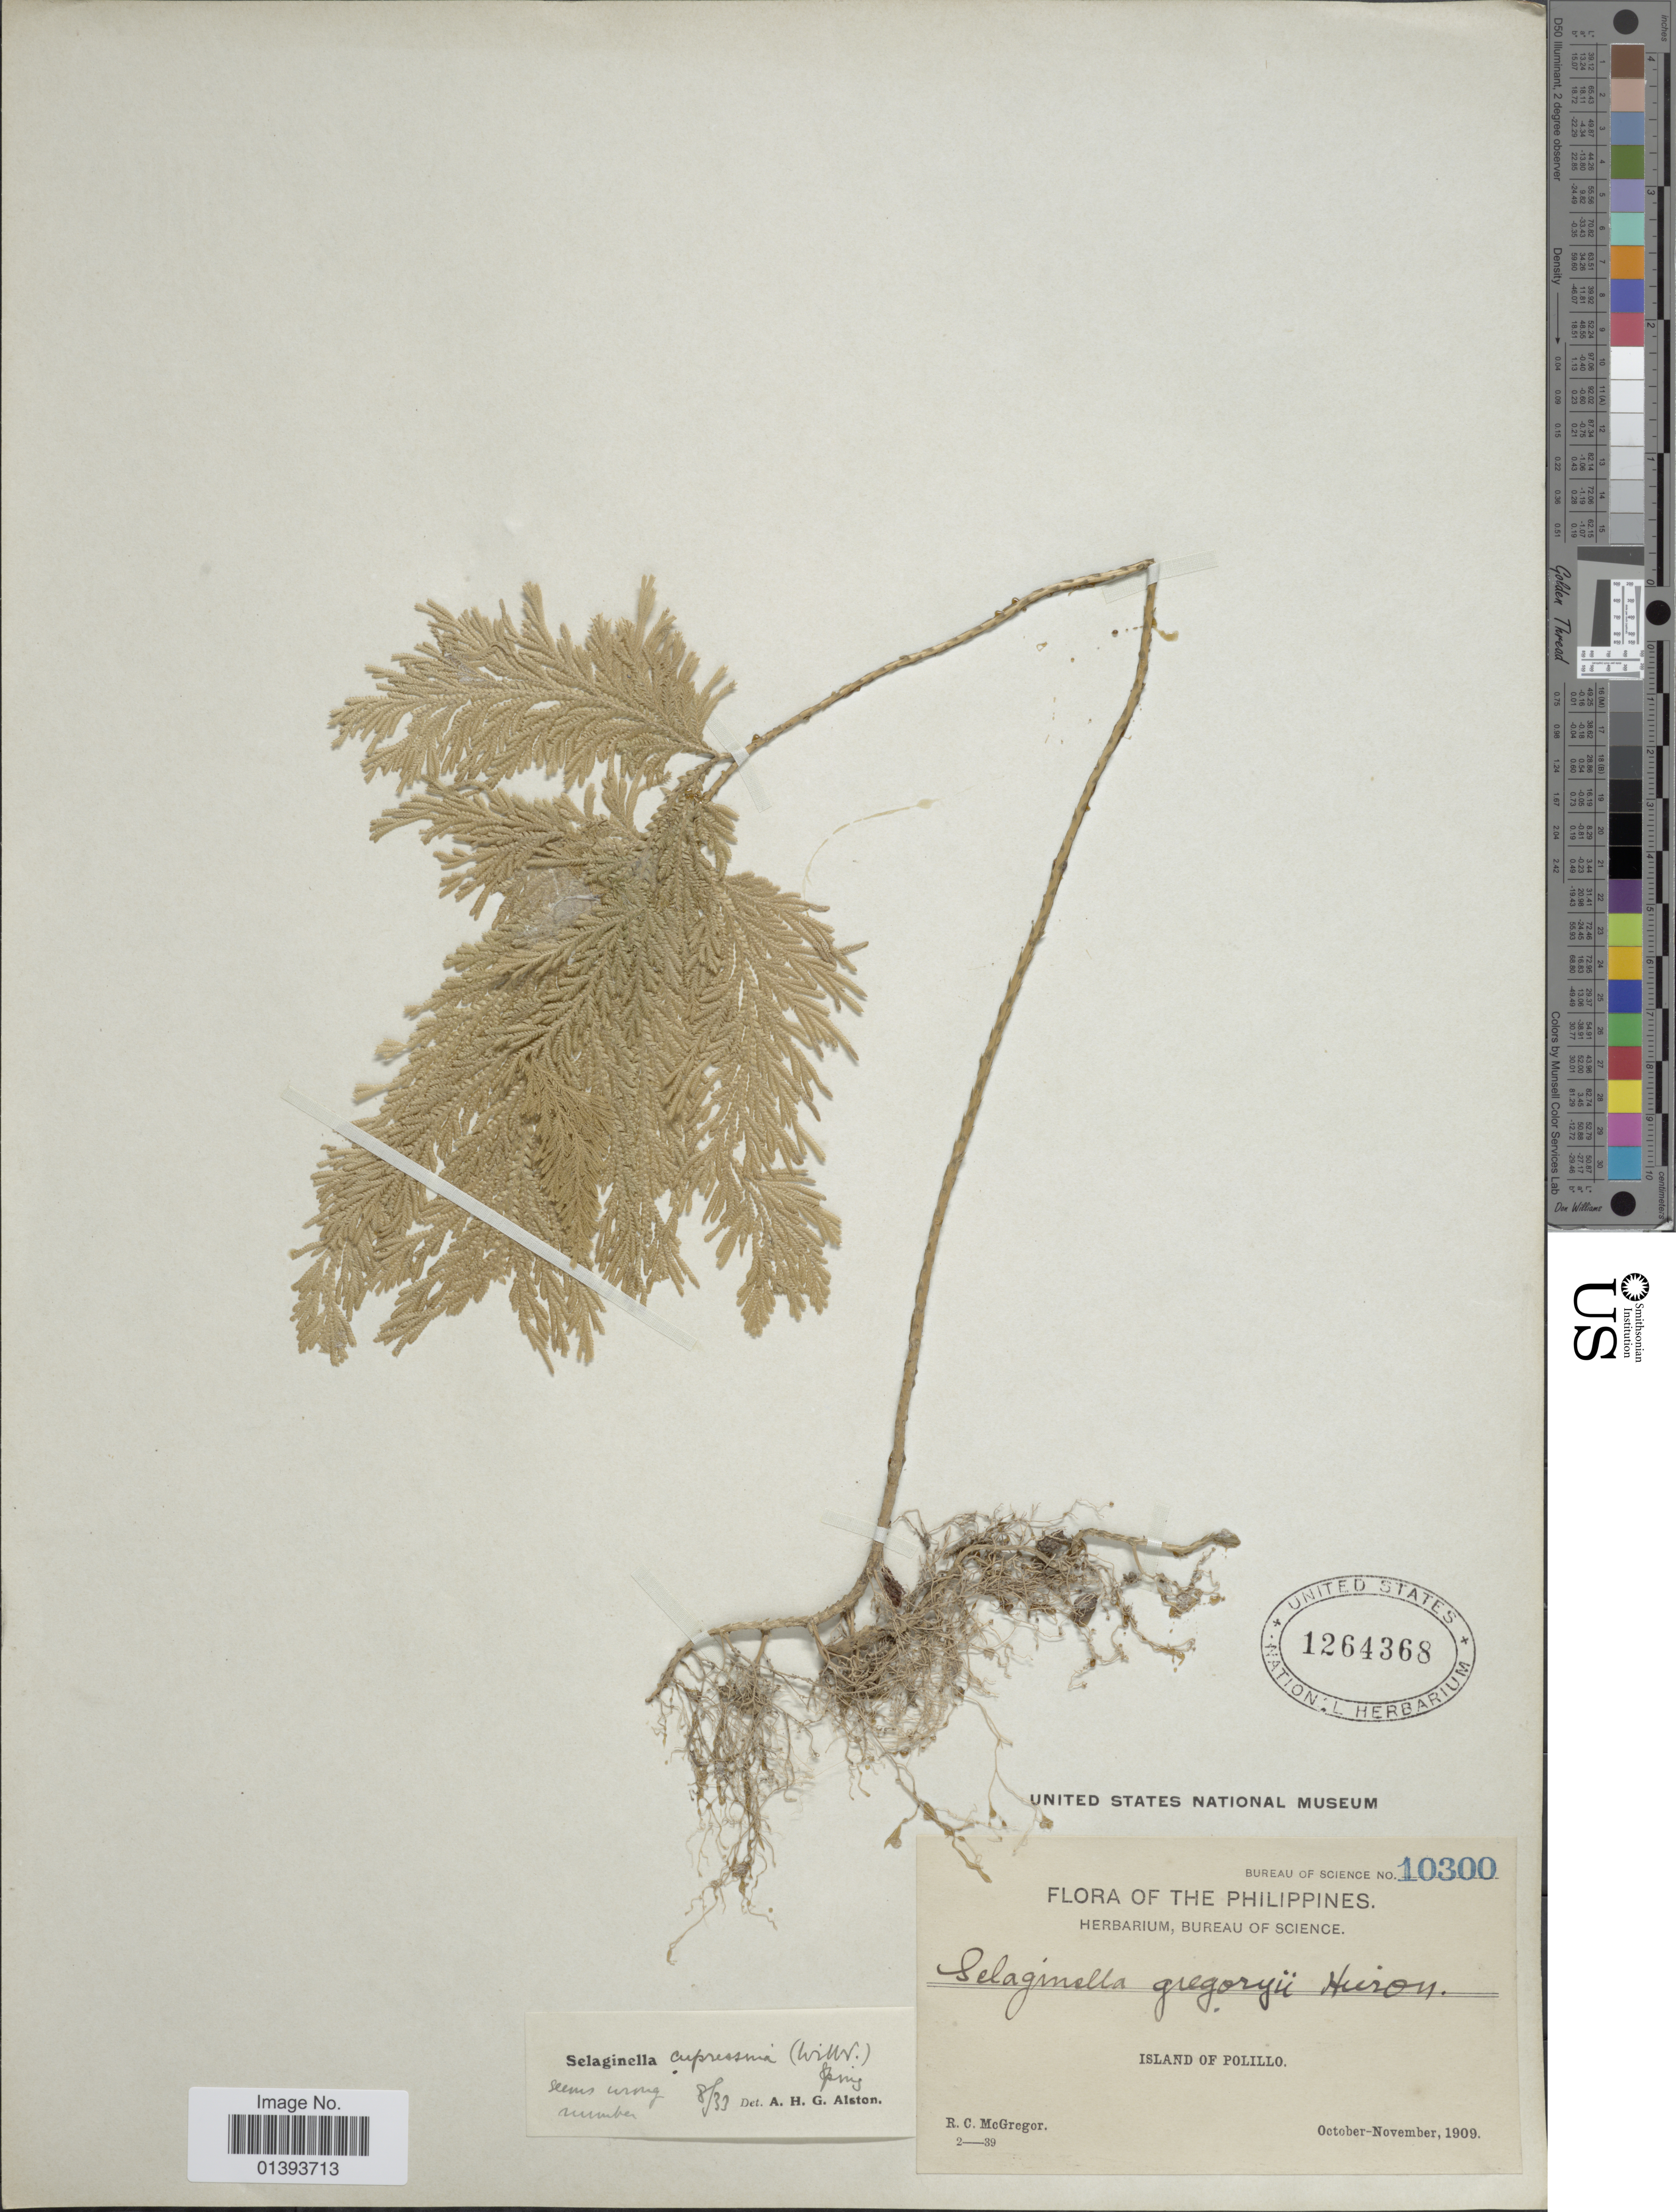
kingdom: Plantae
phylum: Tracheophyta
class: Lycopodiopsida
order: Selaginellales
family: Selaginellaceae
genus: Selaginella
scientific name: Selaginella cupressina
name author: (Willd.) Spring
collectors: R. C. McGregor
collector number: Bureau of Science 10300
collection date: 1909-10/1909-11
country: Philippines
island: Polillo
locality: Island of Polillo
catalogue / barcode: US 10300